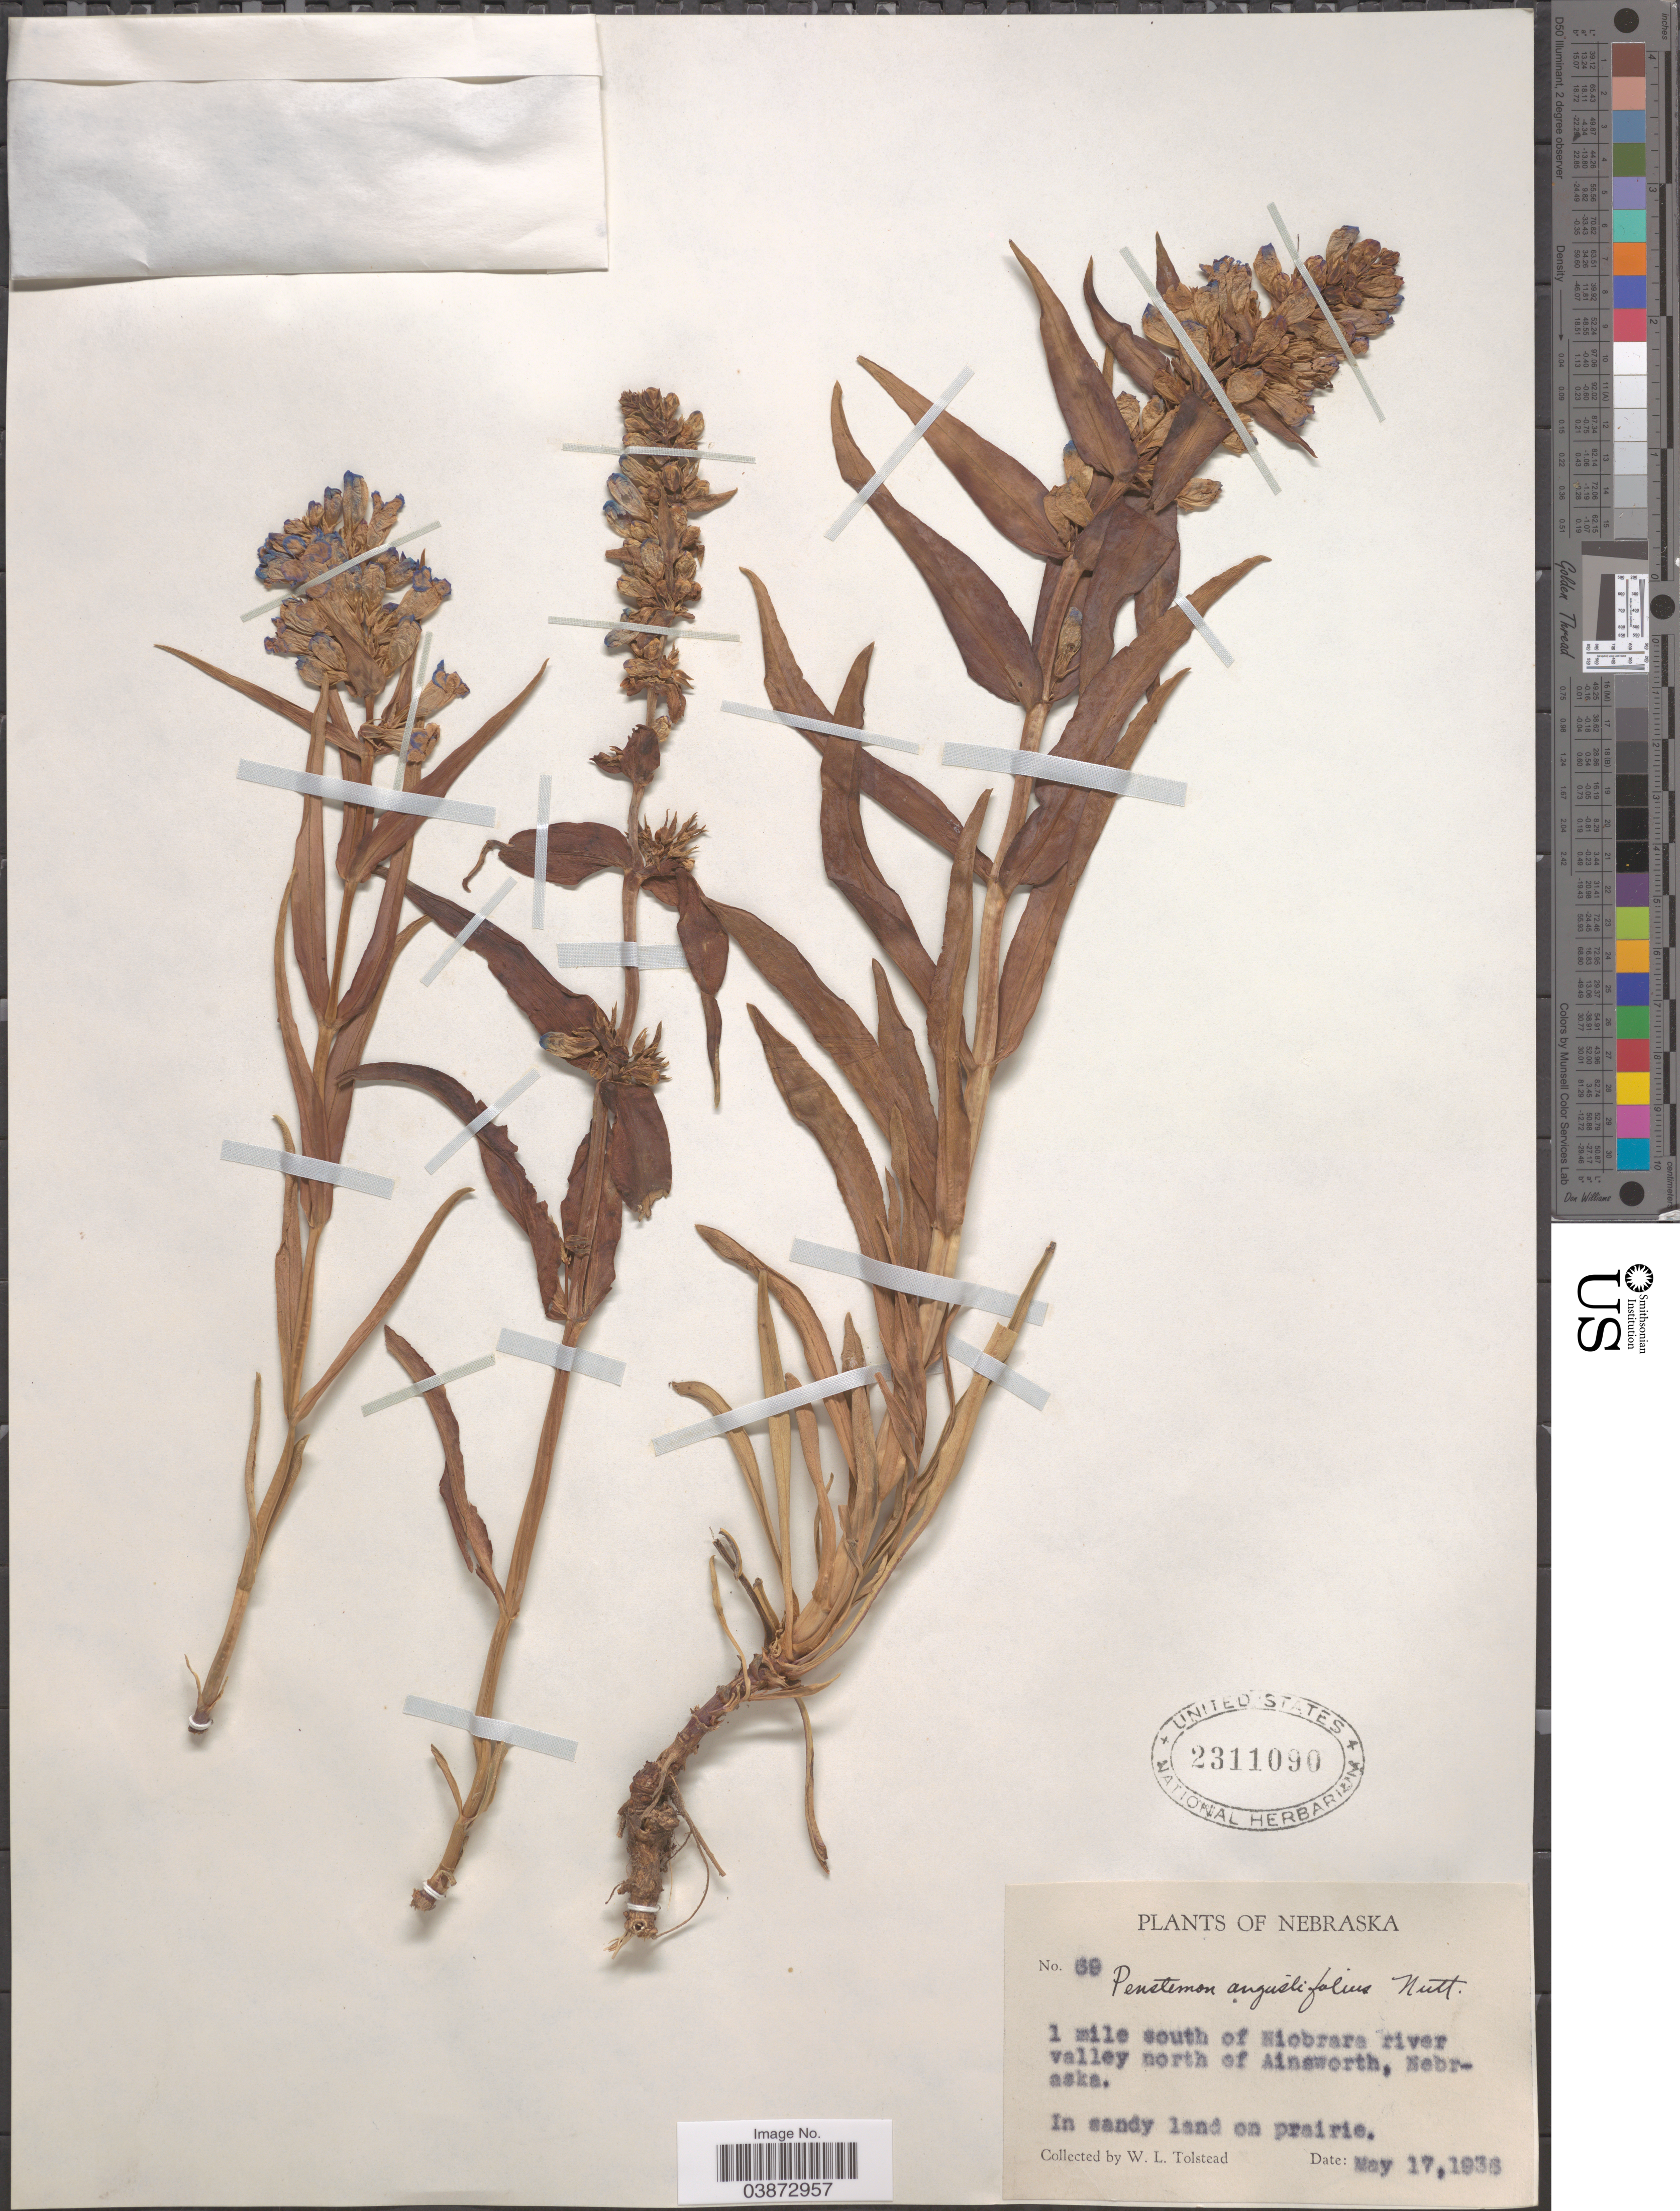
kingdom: Plantae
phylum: Tracheophyta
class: Magnoliopsida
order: Lamiales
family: Plantaginaceae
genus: Penstemon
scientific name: Penstemon angustifolius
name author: Nutt. ex Pursh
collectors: W. Tolstead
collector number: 59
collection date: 1936-05-17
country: United States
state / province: Nebraska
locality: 1 mile south of Niobrara river valley north of Ainsworth.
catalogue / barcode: US 2311090